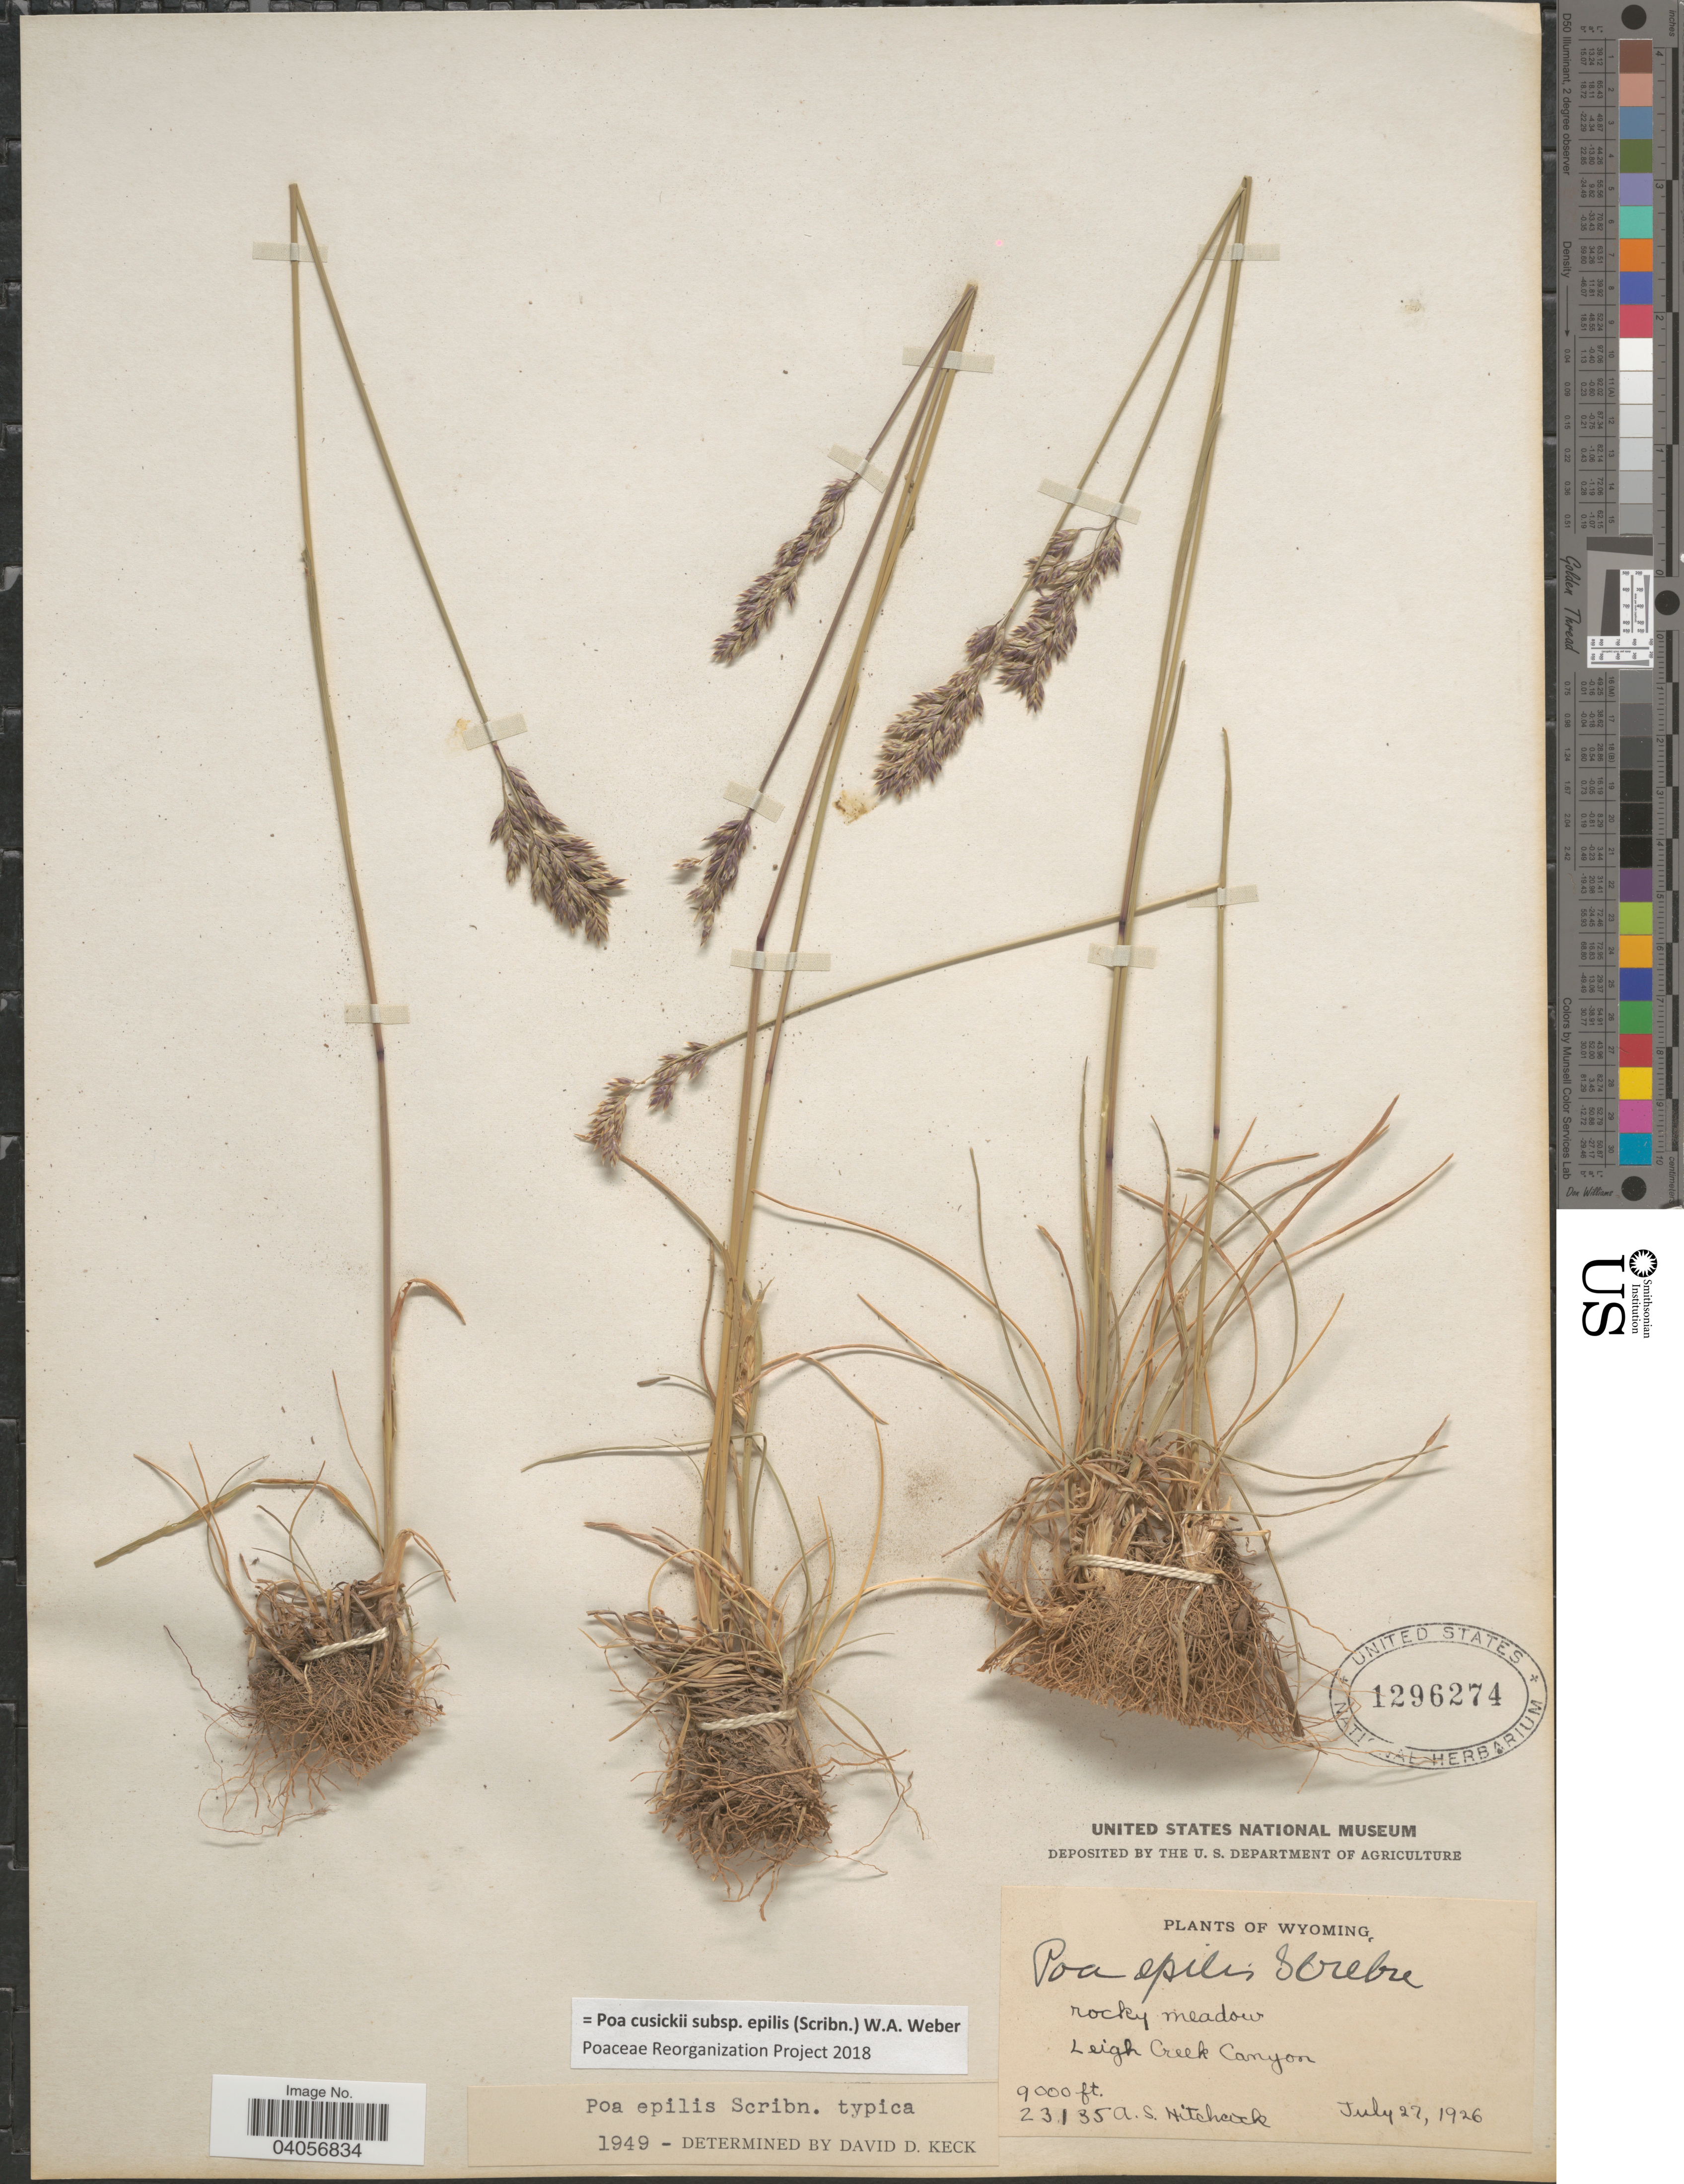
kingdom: Plantae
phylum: Tracheophyta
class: Liliopsida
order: Poales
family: Poaceae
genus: Poa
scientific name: Poa cusickii subsp. epilis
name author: (Scribn.) W.A. Weber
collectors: A. S. Hitchcock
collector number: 23135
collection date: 1926-07-27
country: United States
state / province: Wyoming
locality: Rocky meadow Leigh Creek Canyon.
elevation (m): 2743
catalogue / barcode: US 1296274